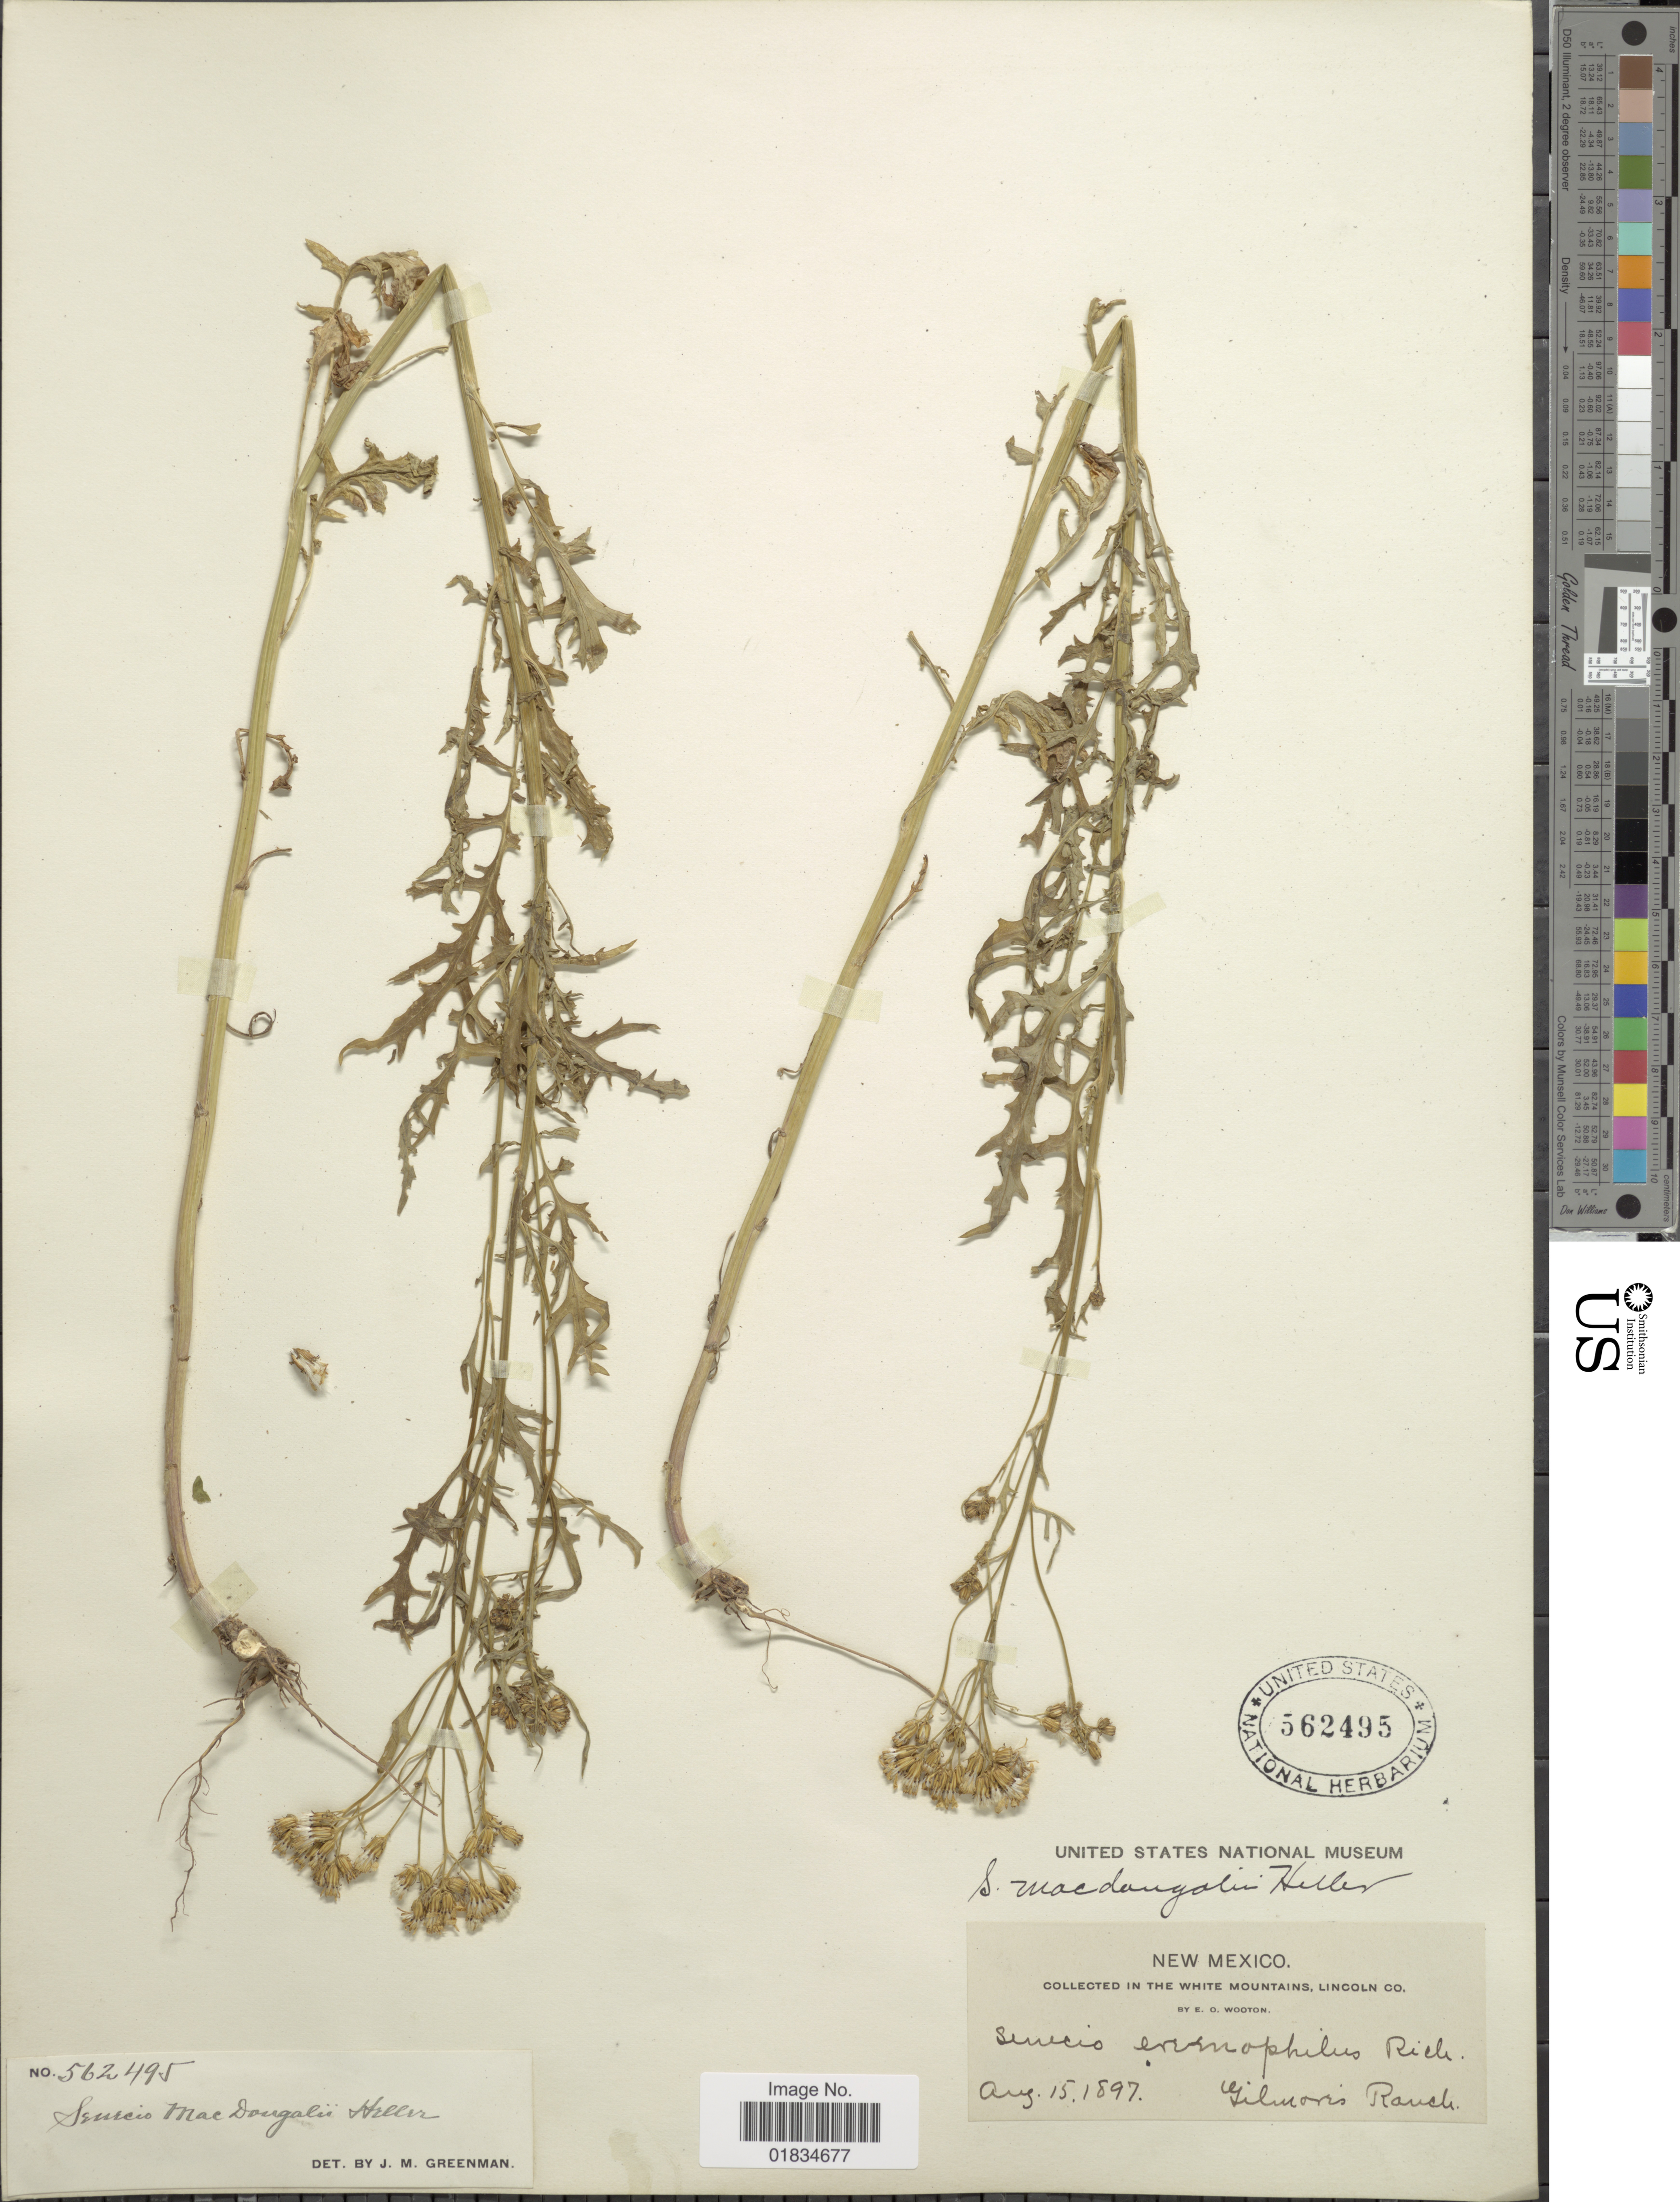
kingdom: Plantae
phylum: Tracheophyta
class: Magnoliopsida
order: Asterales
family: Asteraceae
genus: Senecio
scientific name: Senecio macdougalii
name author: A. Heller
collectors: E. O. Wooton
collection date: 1897-08-15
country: United States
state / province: New Mexico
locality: White Mountains, Lincoln Co. Gilmoris Ranch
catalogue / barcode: US 562495